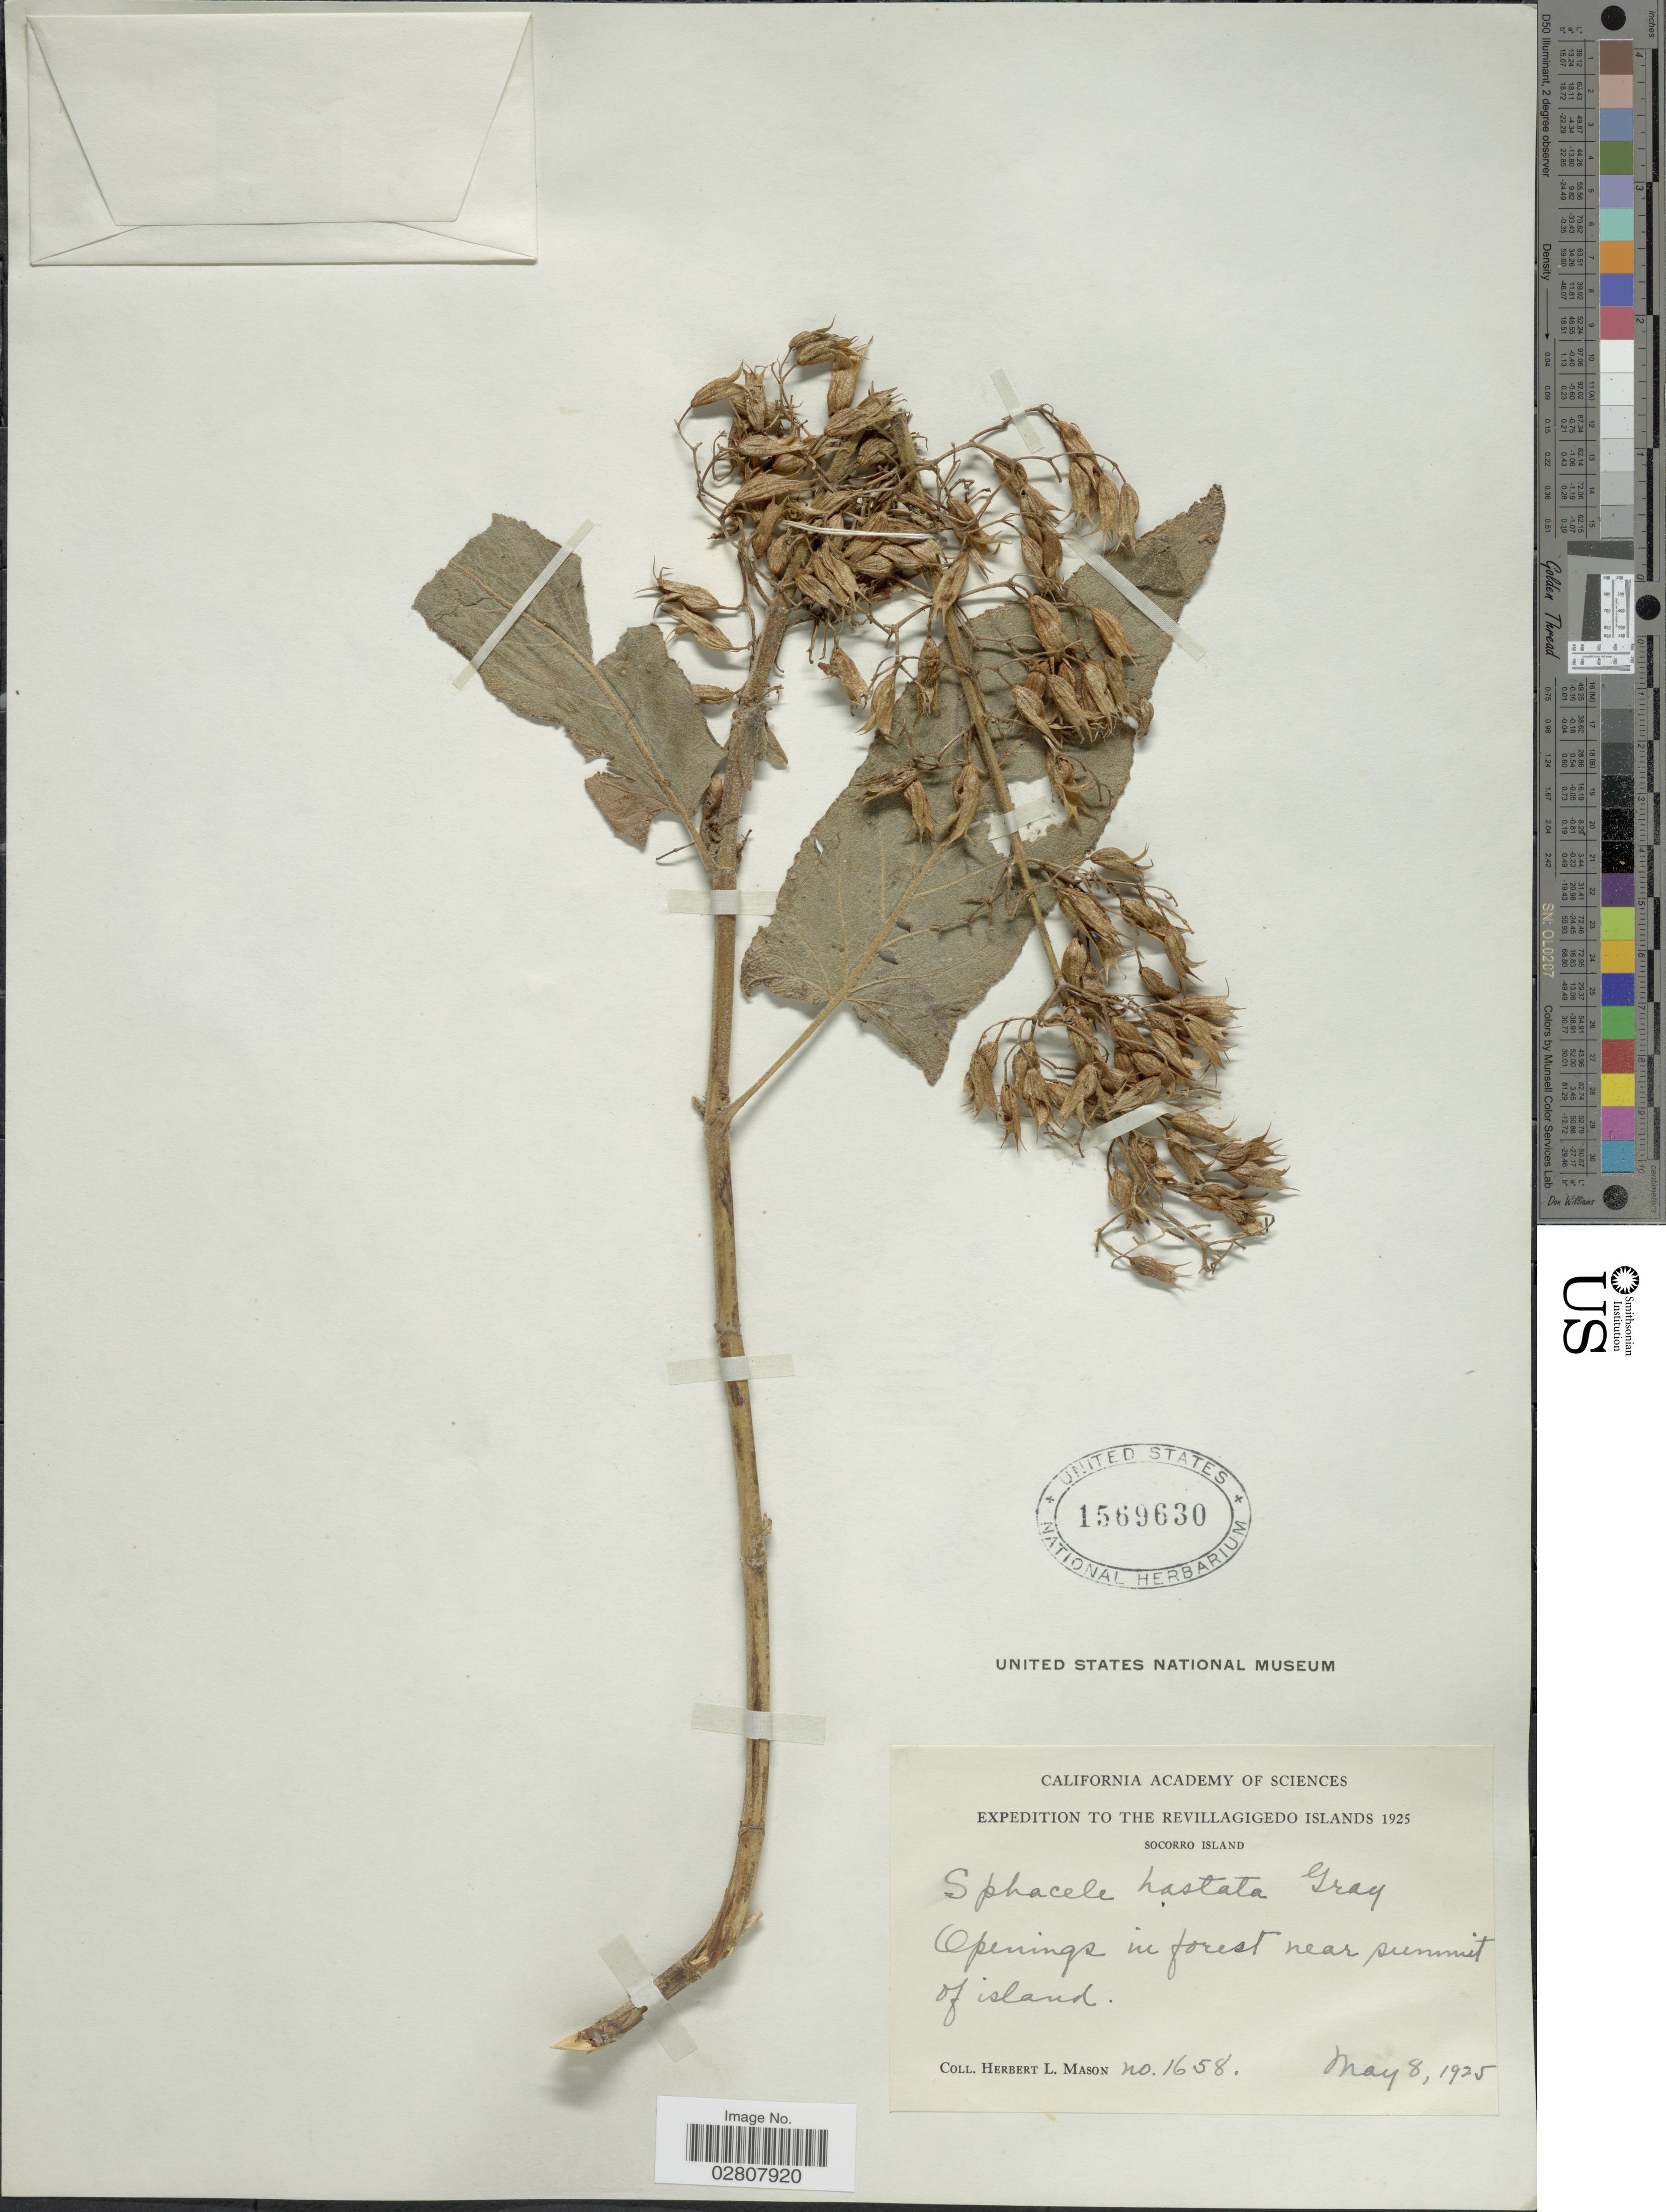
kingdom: Plantae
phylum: Tracheophyta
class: Magnoliopsida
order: Lamiales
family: Lamiaceae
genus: Lepechinia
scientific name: Lepechinia hastata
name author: (A. Gray) Epling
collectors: H. L. Mason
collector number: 1658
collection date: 1925-05-08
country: Mexico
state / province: Colima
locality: Revillagigedo Islands. Socorro Islands. Openings in forest near summit of island.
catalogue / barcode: US 1569630